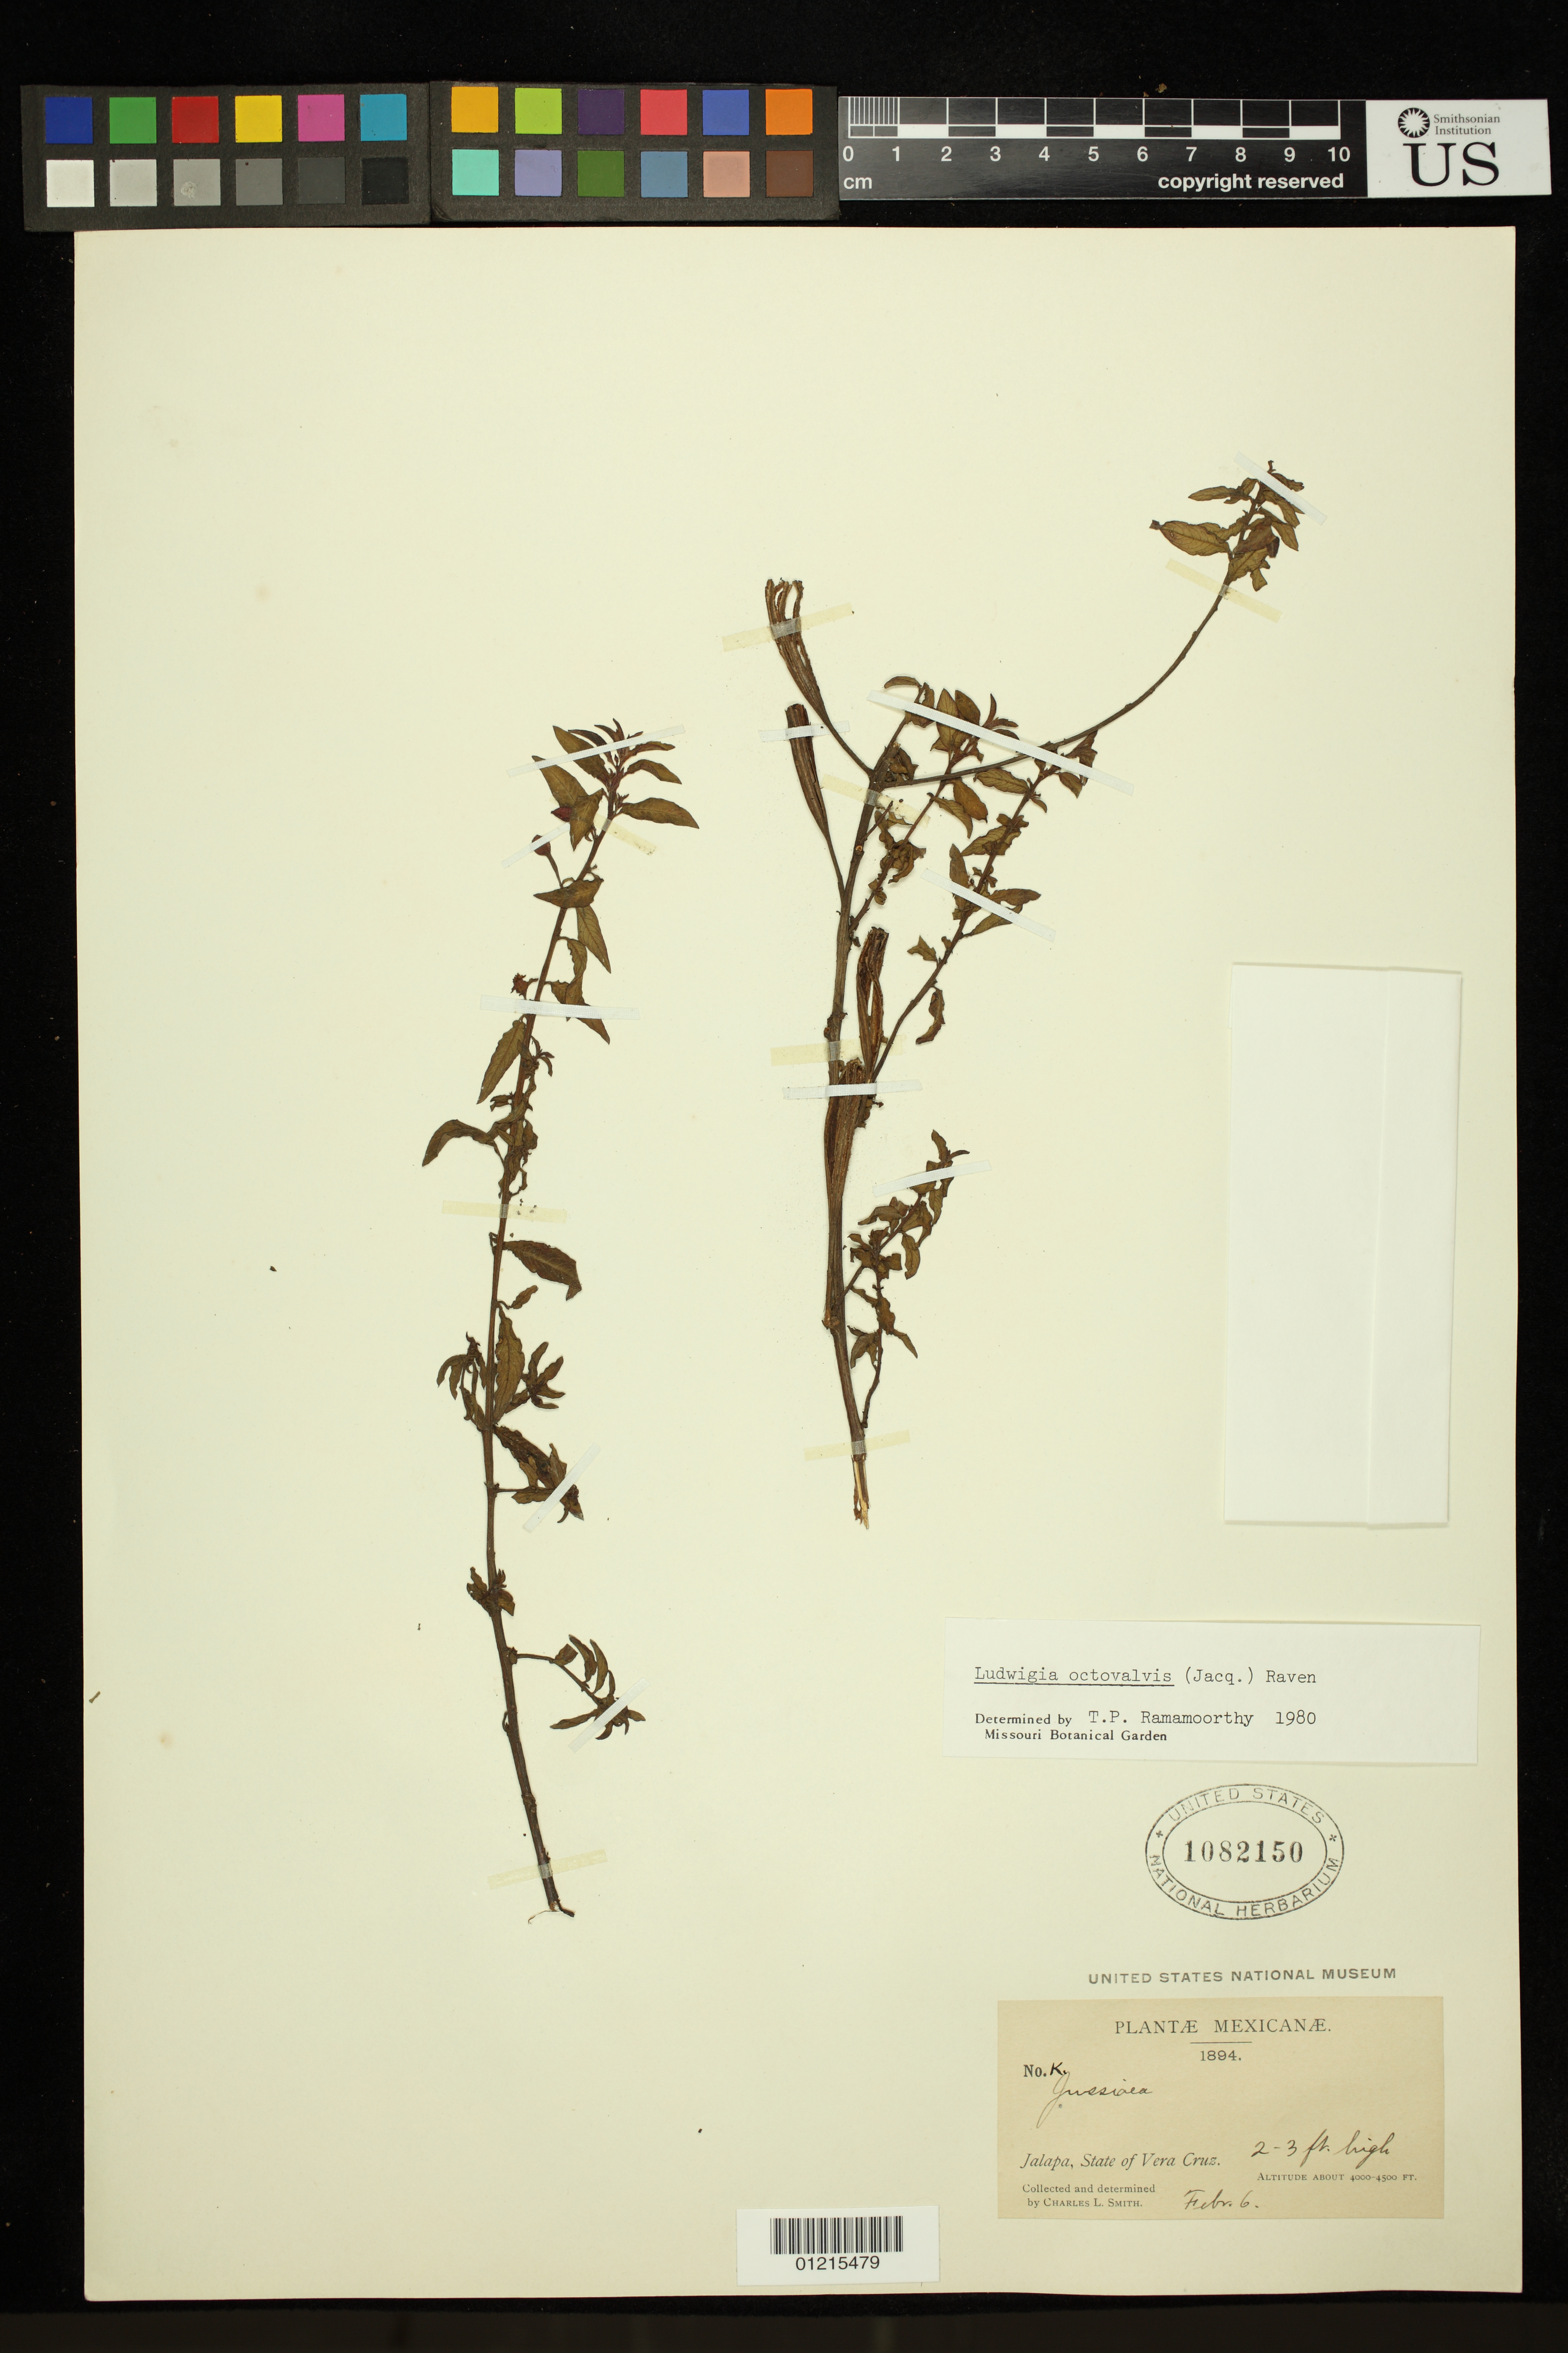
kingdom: Plantae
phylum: Tracheophyta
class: Magnoliopsida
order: Myrtales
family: Onagraceae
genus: Ludwigia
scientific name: Ludwigia octovalvis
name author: (Jacq.) P.H. Raven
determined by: Ramamoorthy, T. P.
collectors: C. L. Smith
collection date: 1894-02-06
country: Mexico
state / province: Veracruz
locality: Jalapa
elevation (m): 1219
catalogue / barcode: US 1082150